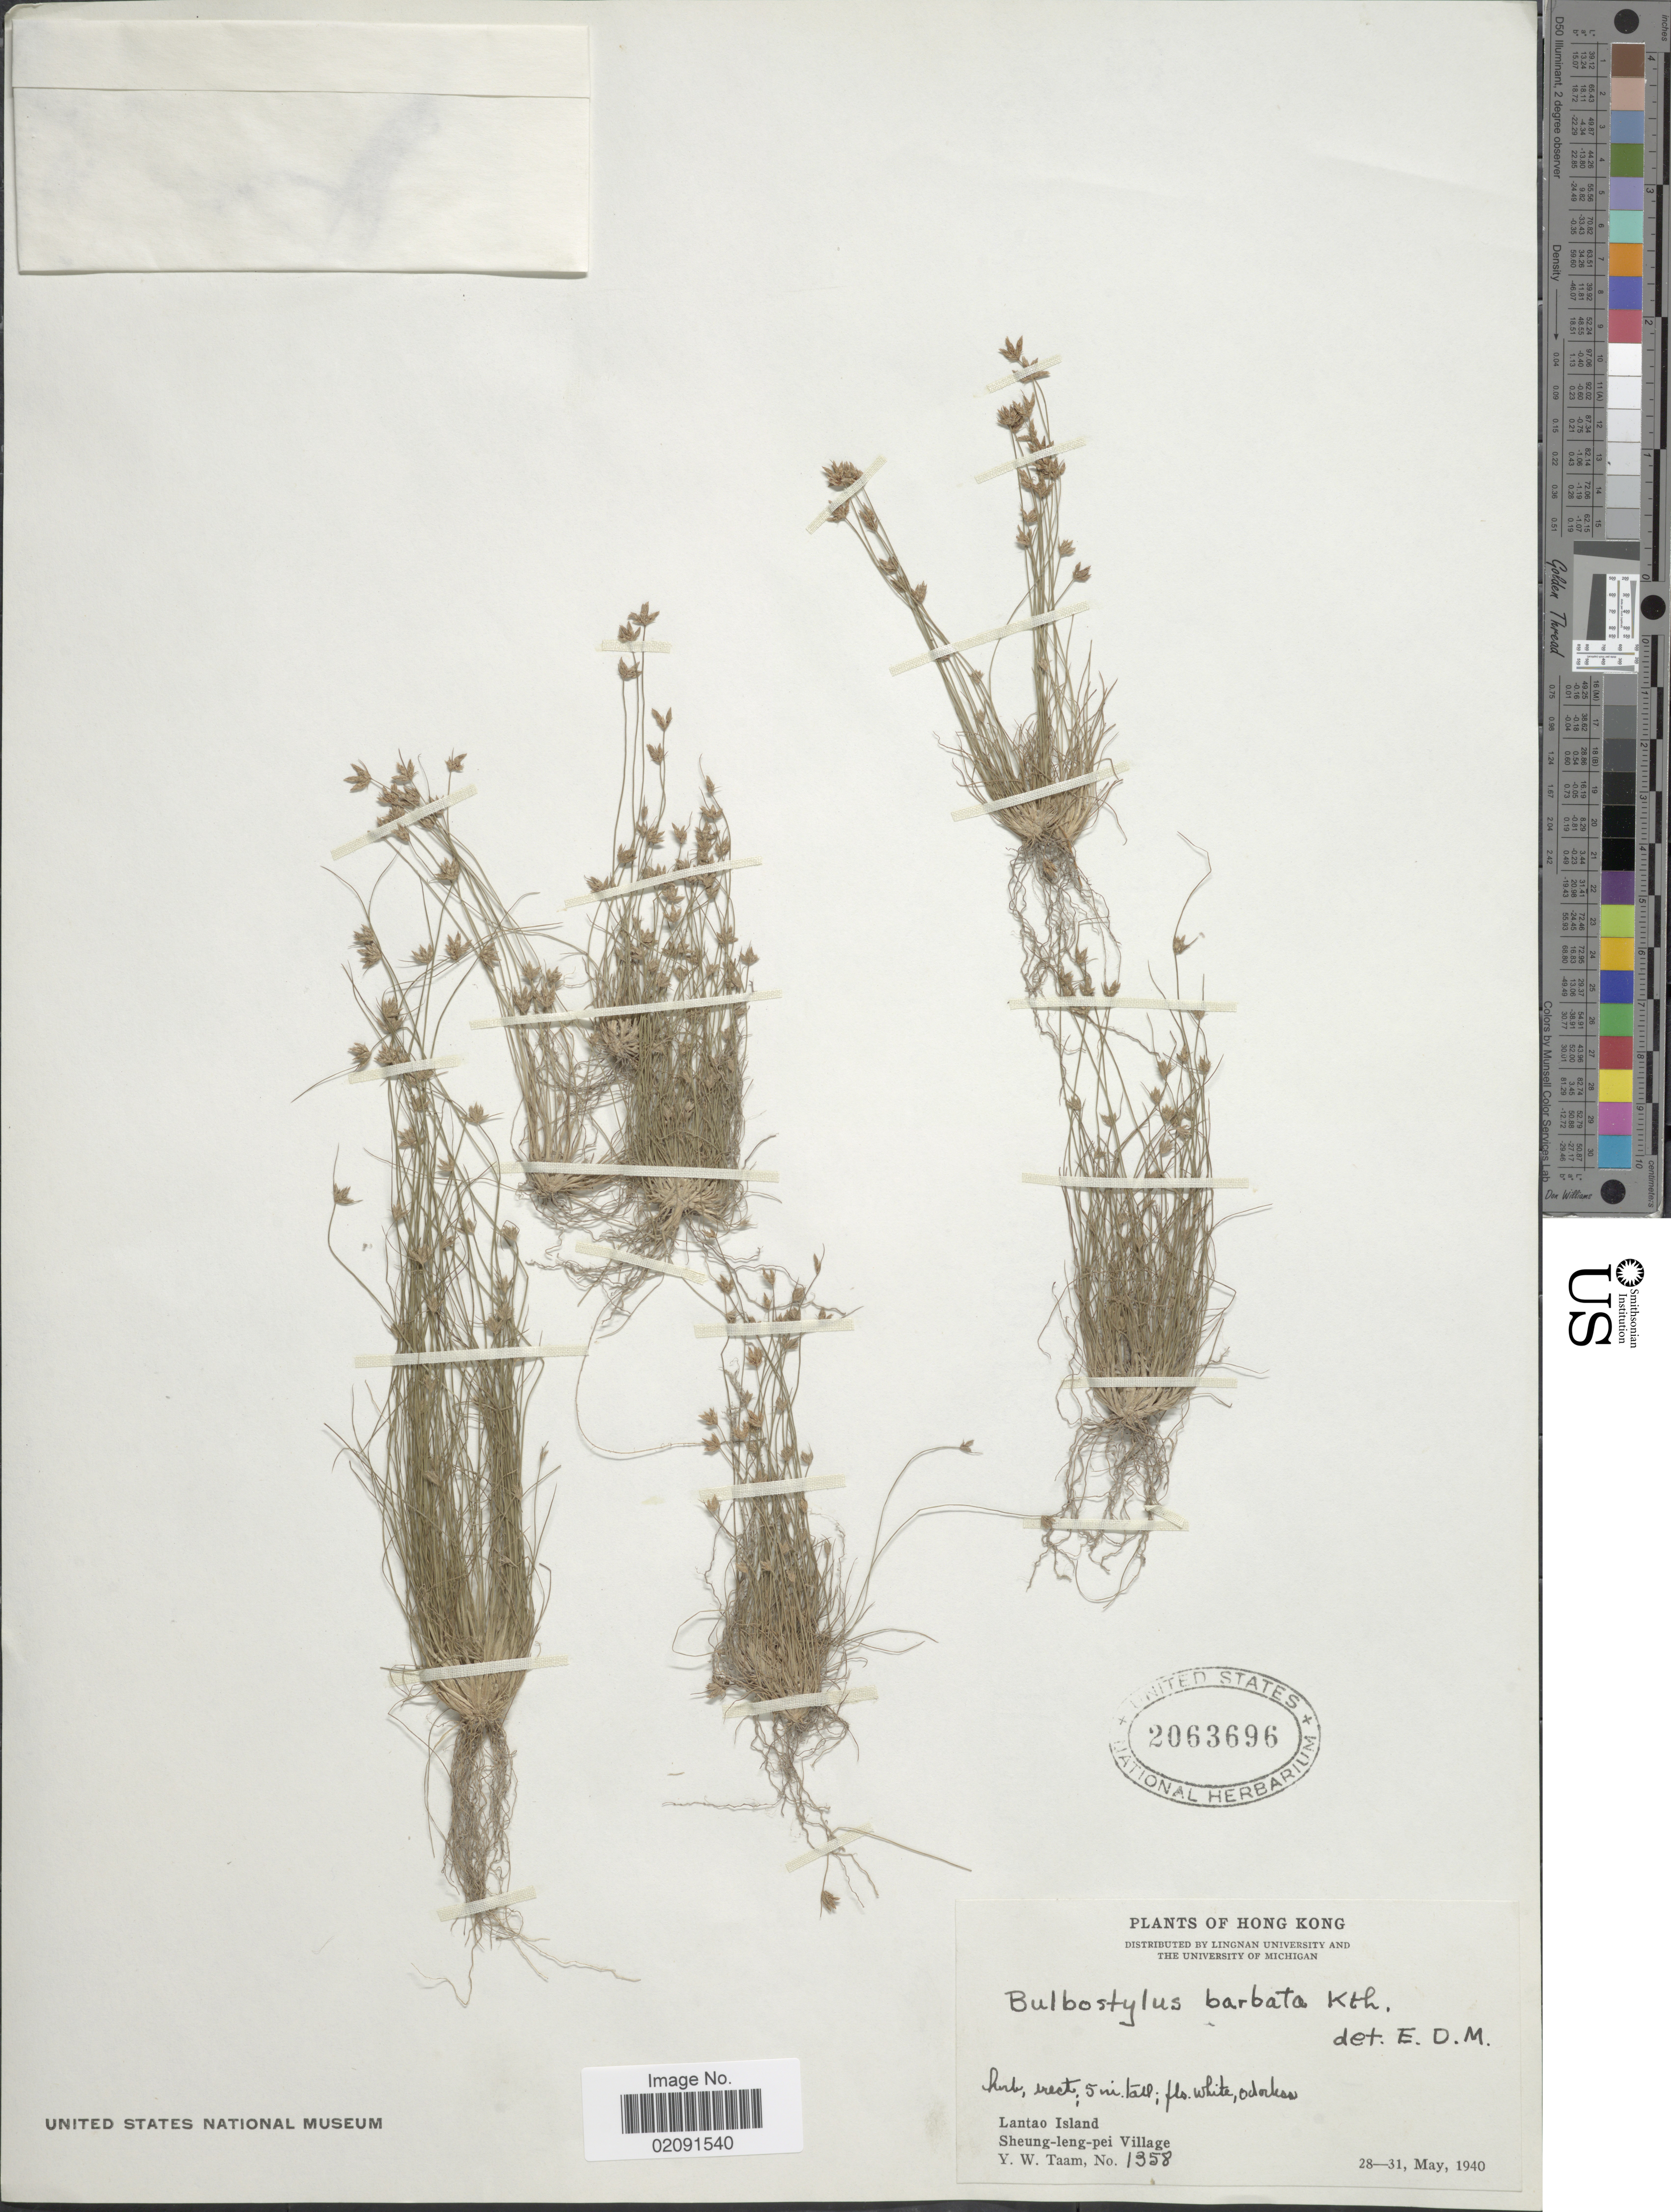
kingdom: Plantae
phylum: Tracheophyta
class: Liliopsida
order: Poales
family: Cyperaceae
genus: Bulbostylis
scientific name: Bulbostylis barbata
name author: (Rottb.) C.B. Clarke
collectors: Y. W. Taam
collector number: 1358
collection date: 1940-05-28/1940-05-31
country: China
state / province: Hong Kong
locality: Lantao Island, Sheung-leng-pei Village.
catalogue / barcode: US 2063696